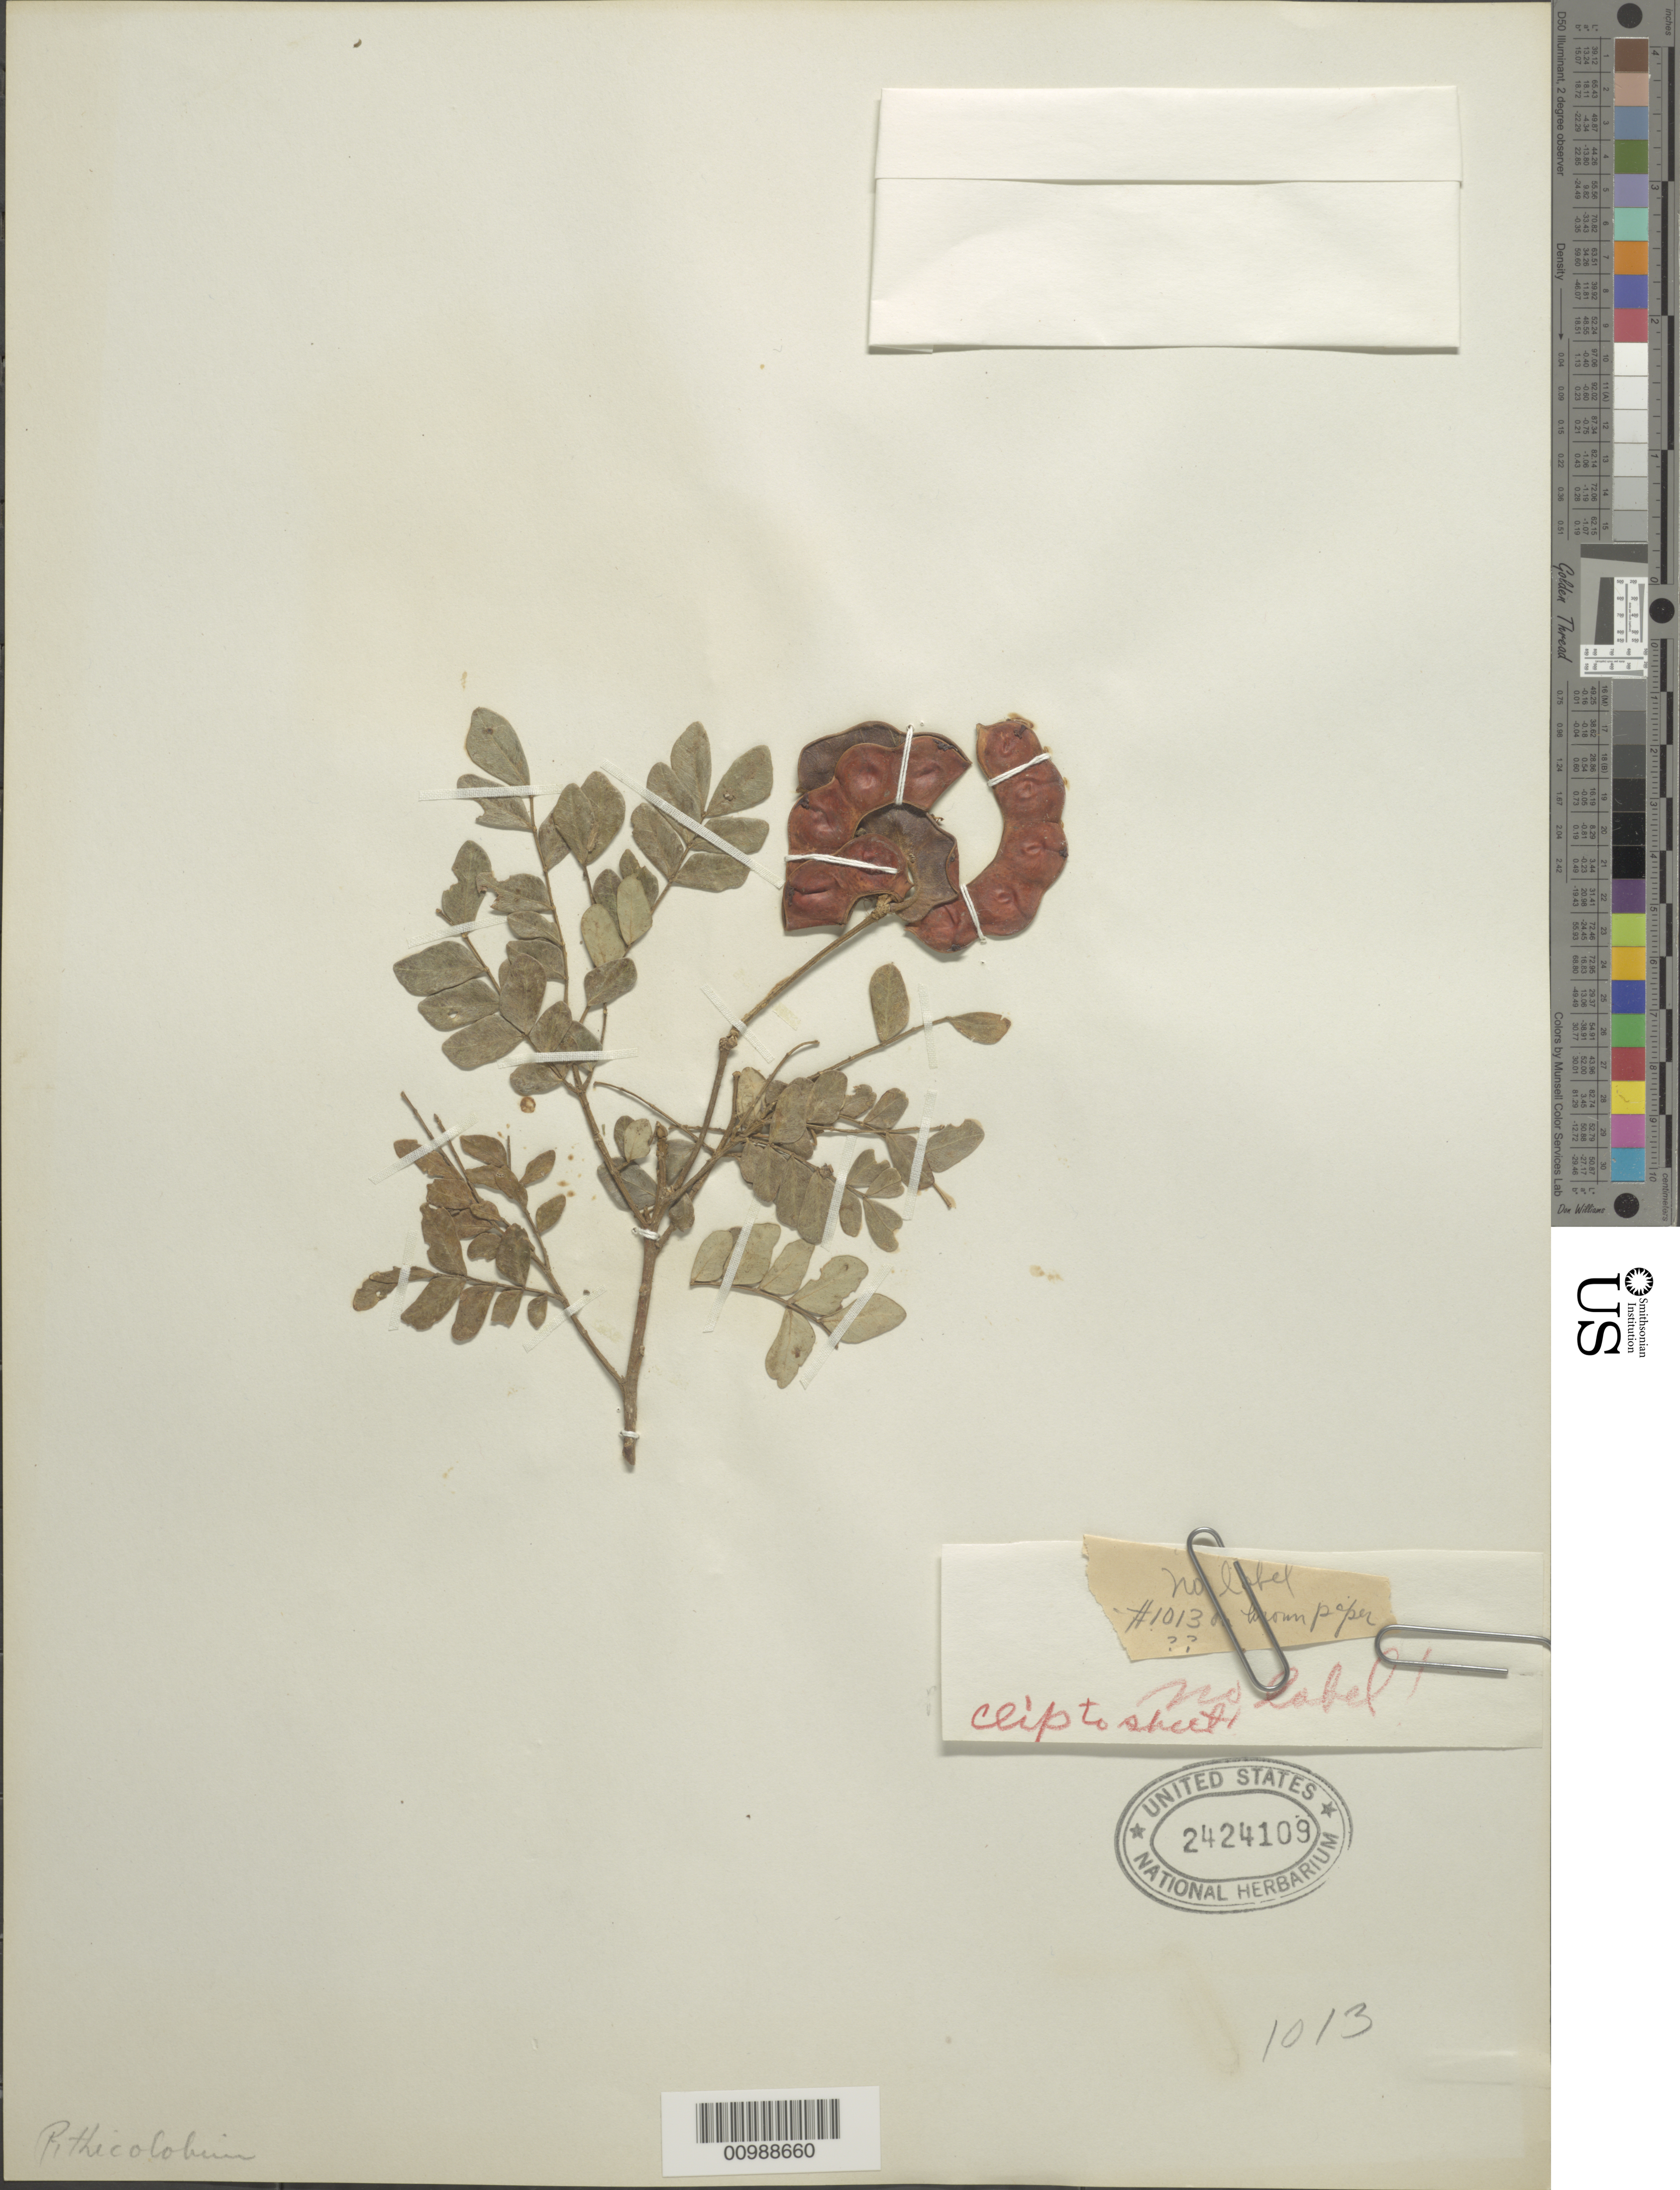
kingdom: Plantae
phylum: Tracheophyta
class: Magnoliopsida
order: Fabales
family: Fabaceae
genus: Pithecellobium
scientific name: Pithecellobium sp.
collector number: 1013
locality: See remarks.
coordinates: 0 N, 0 E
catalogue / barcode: US 2424109